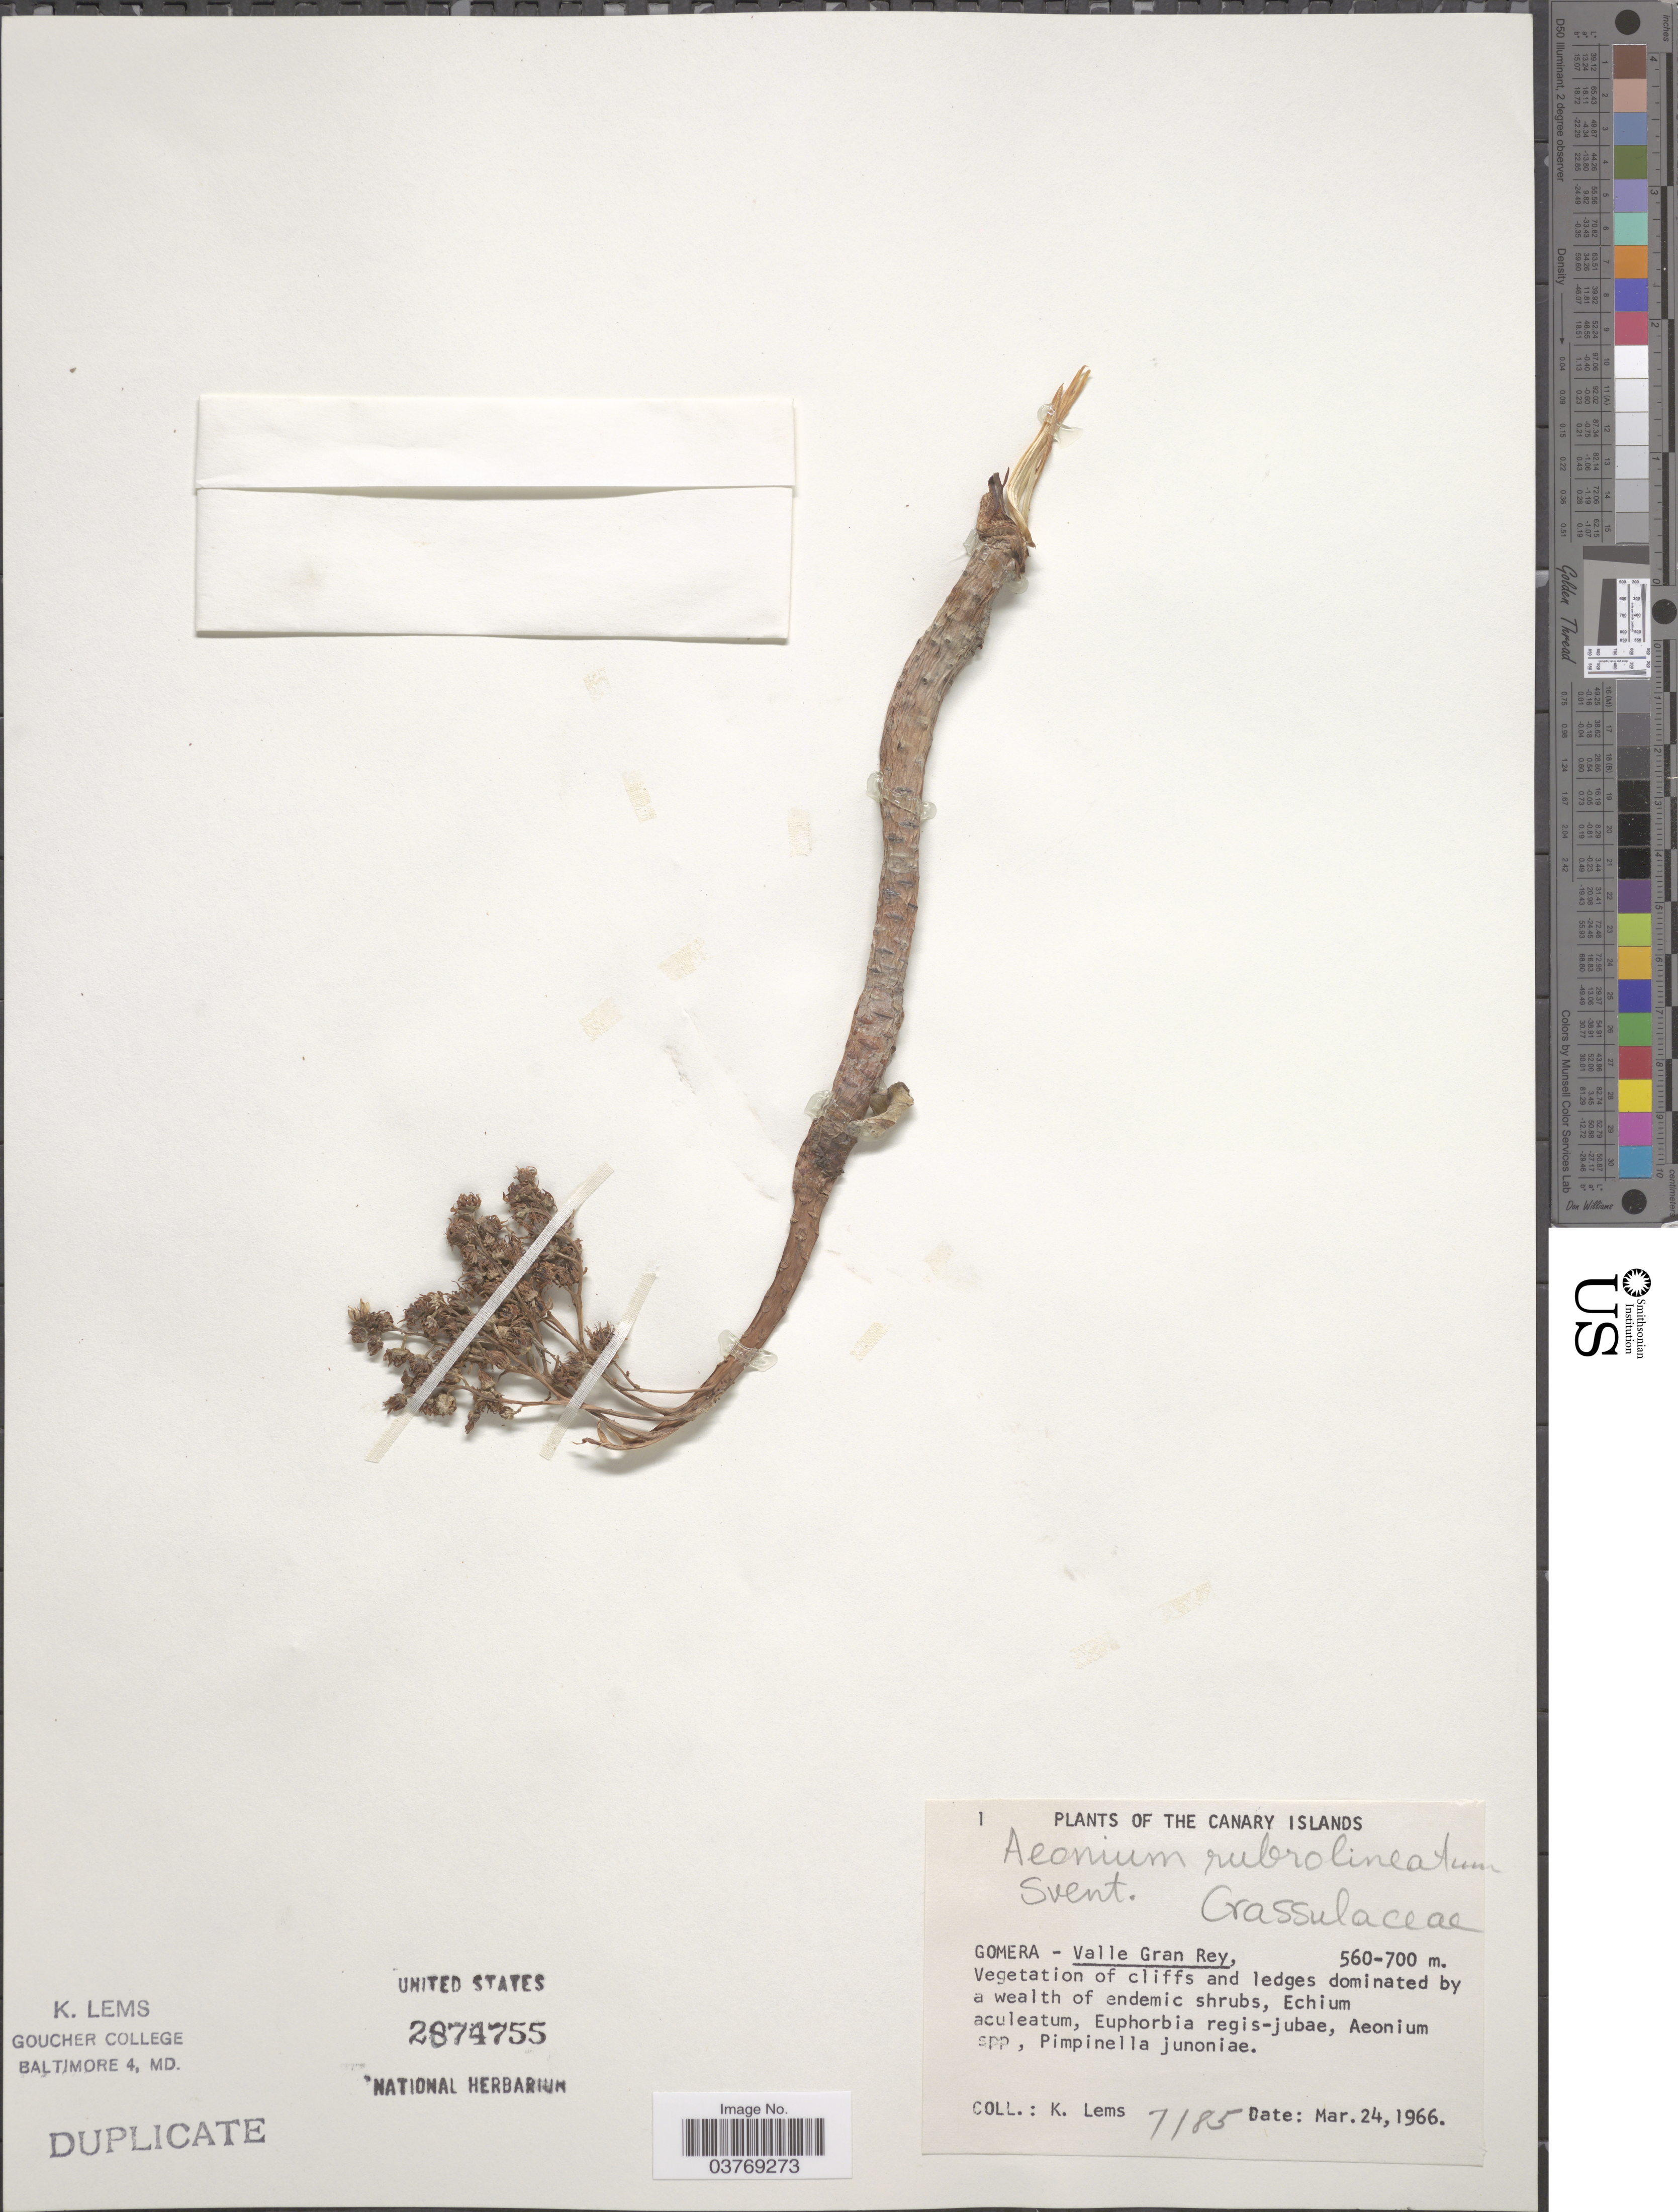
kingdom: Plantae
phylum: Tracheophyta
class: Magnoliopsida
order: Saxifragales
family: Crassulaceae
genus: Aeonium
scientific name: Aeonium rubrolineatum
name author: Svent.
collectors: K. Lems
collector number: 7185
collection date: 1966-03-24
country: Spain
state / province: Canarias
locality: The Canary Islands. Gomera - Valle Gran Rey.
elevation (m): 560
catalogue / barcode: US 2874755